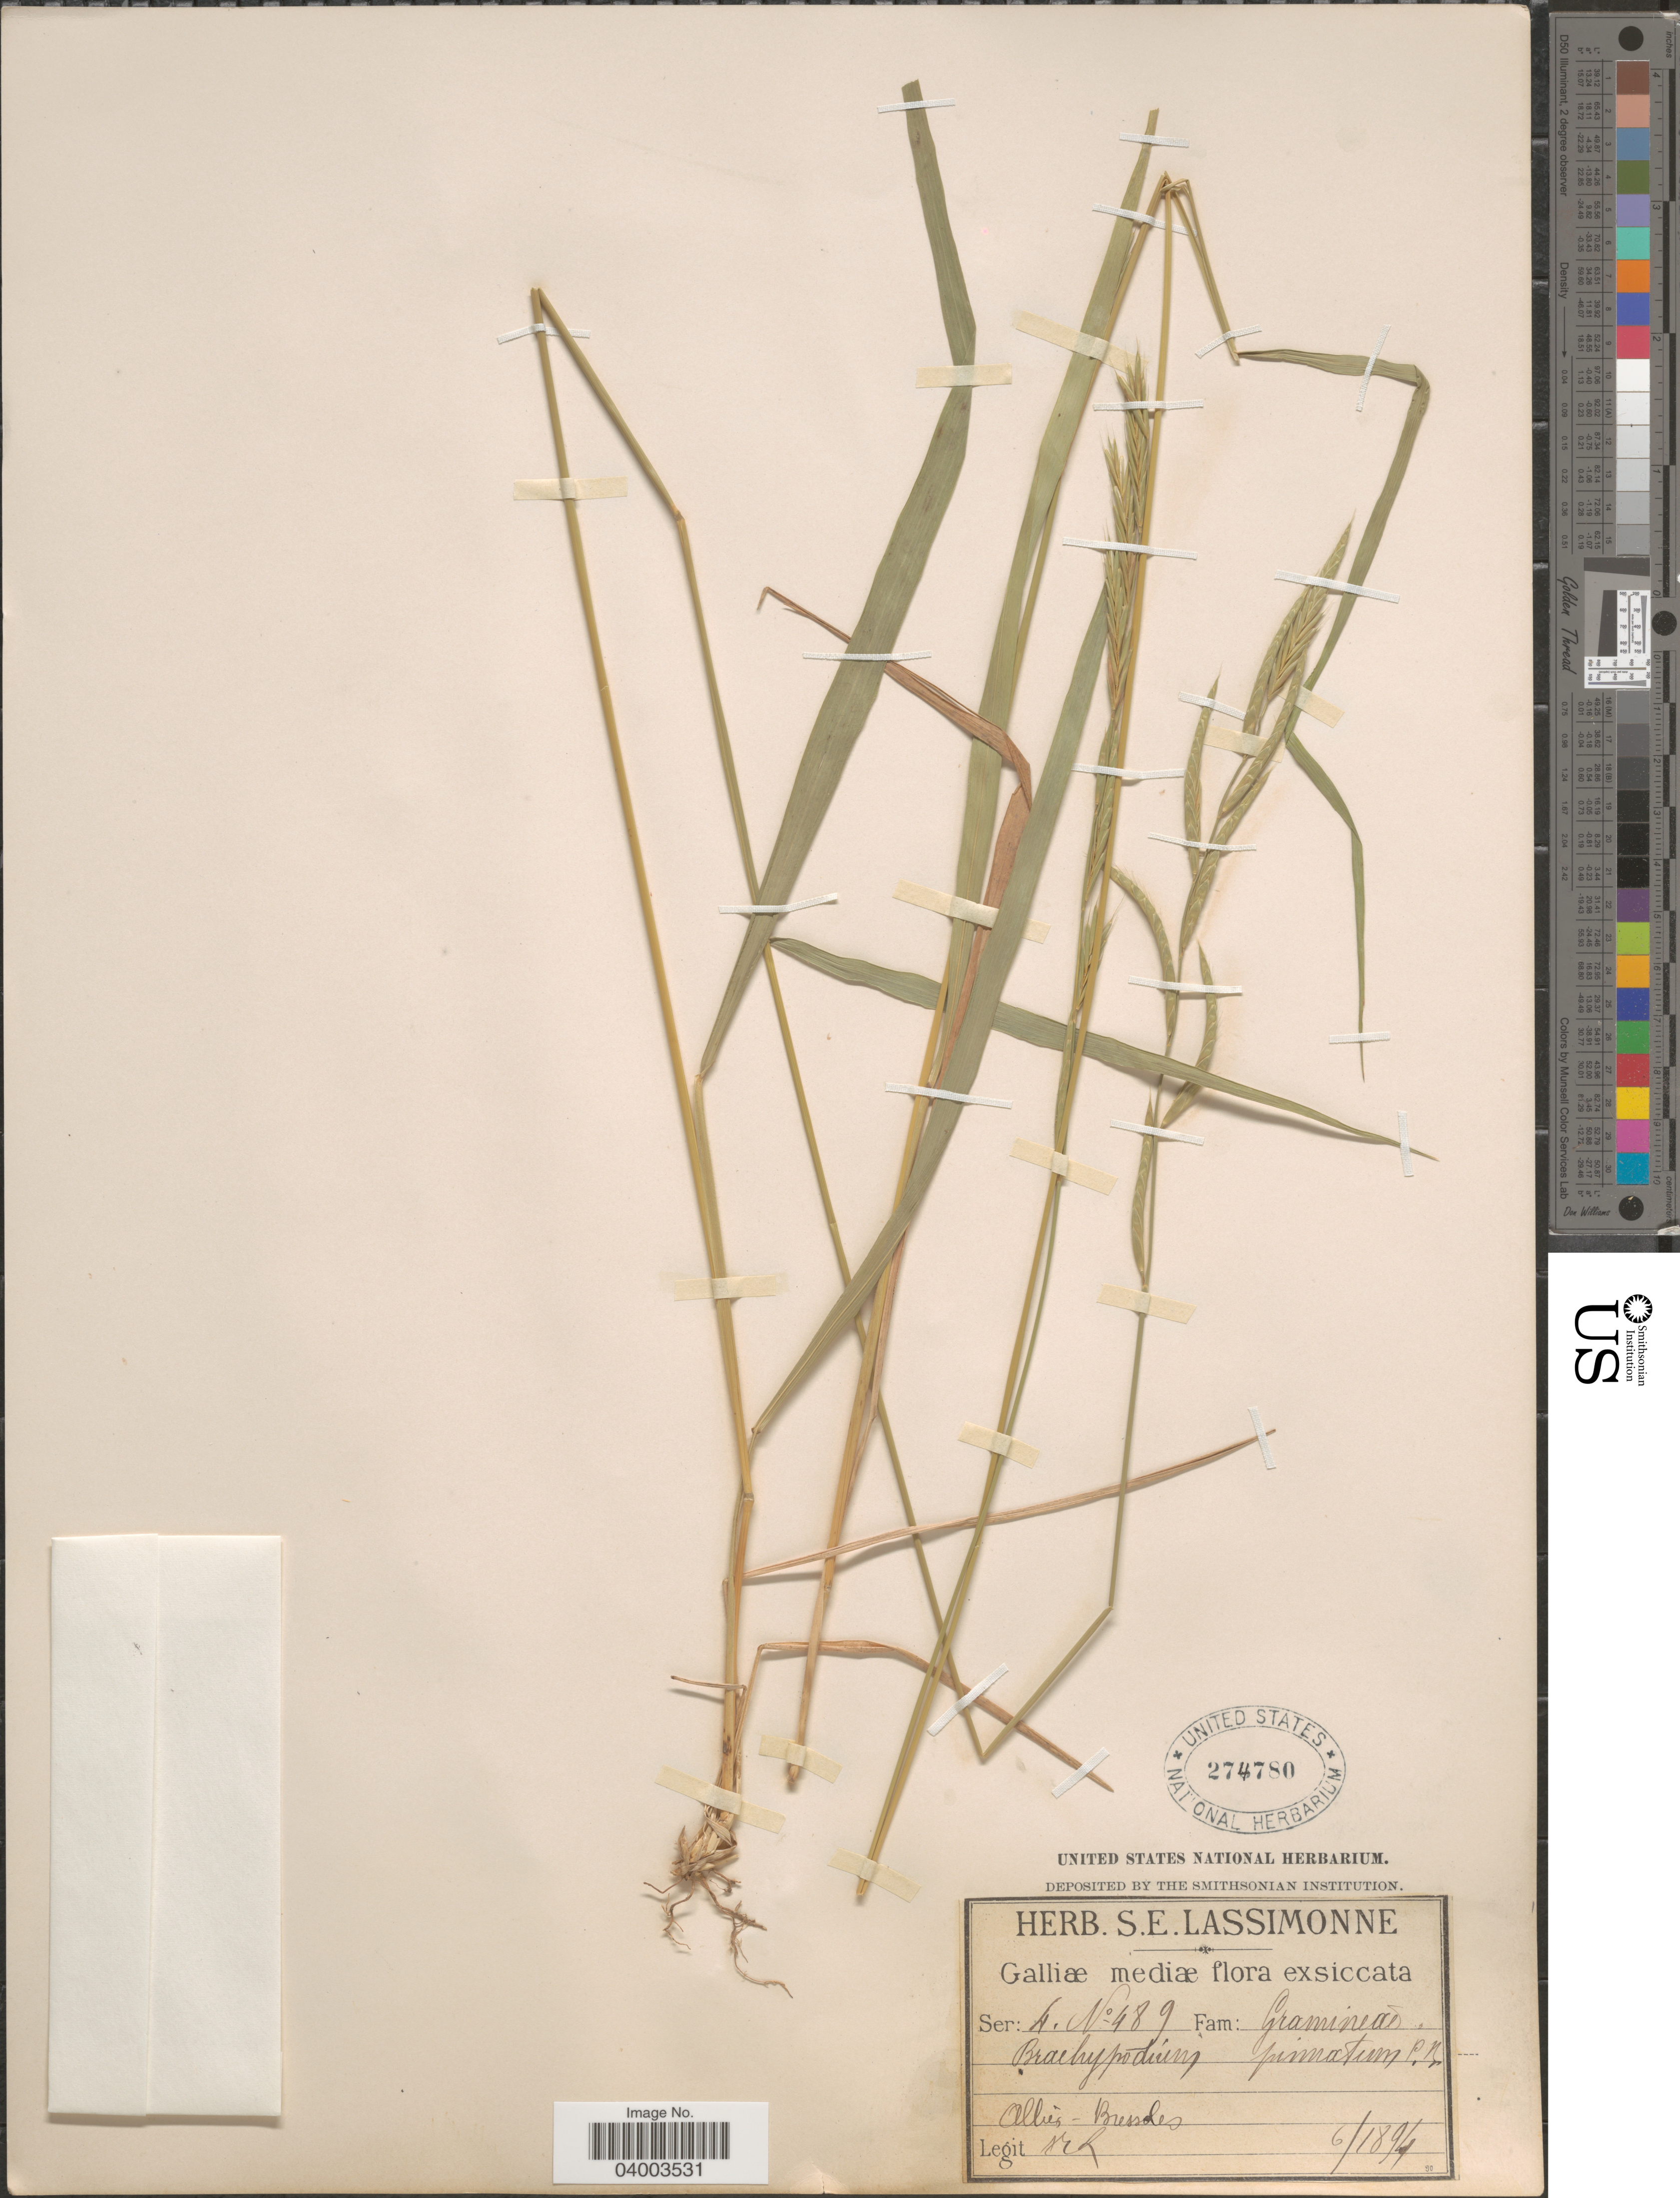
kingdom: Plantae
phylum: Tracheophyta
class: Liliopsida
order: Poales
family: Poaceae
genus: Brachypodium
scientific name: Brachypodium pinnatum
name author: (L.) P. Beauv.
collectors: S. Lassimonne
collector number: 489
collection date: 1894-06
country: France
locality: Galliæ mediæ. Allier-Bressolles.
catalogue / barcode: US 274780